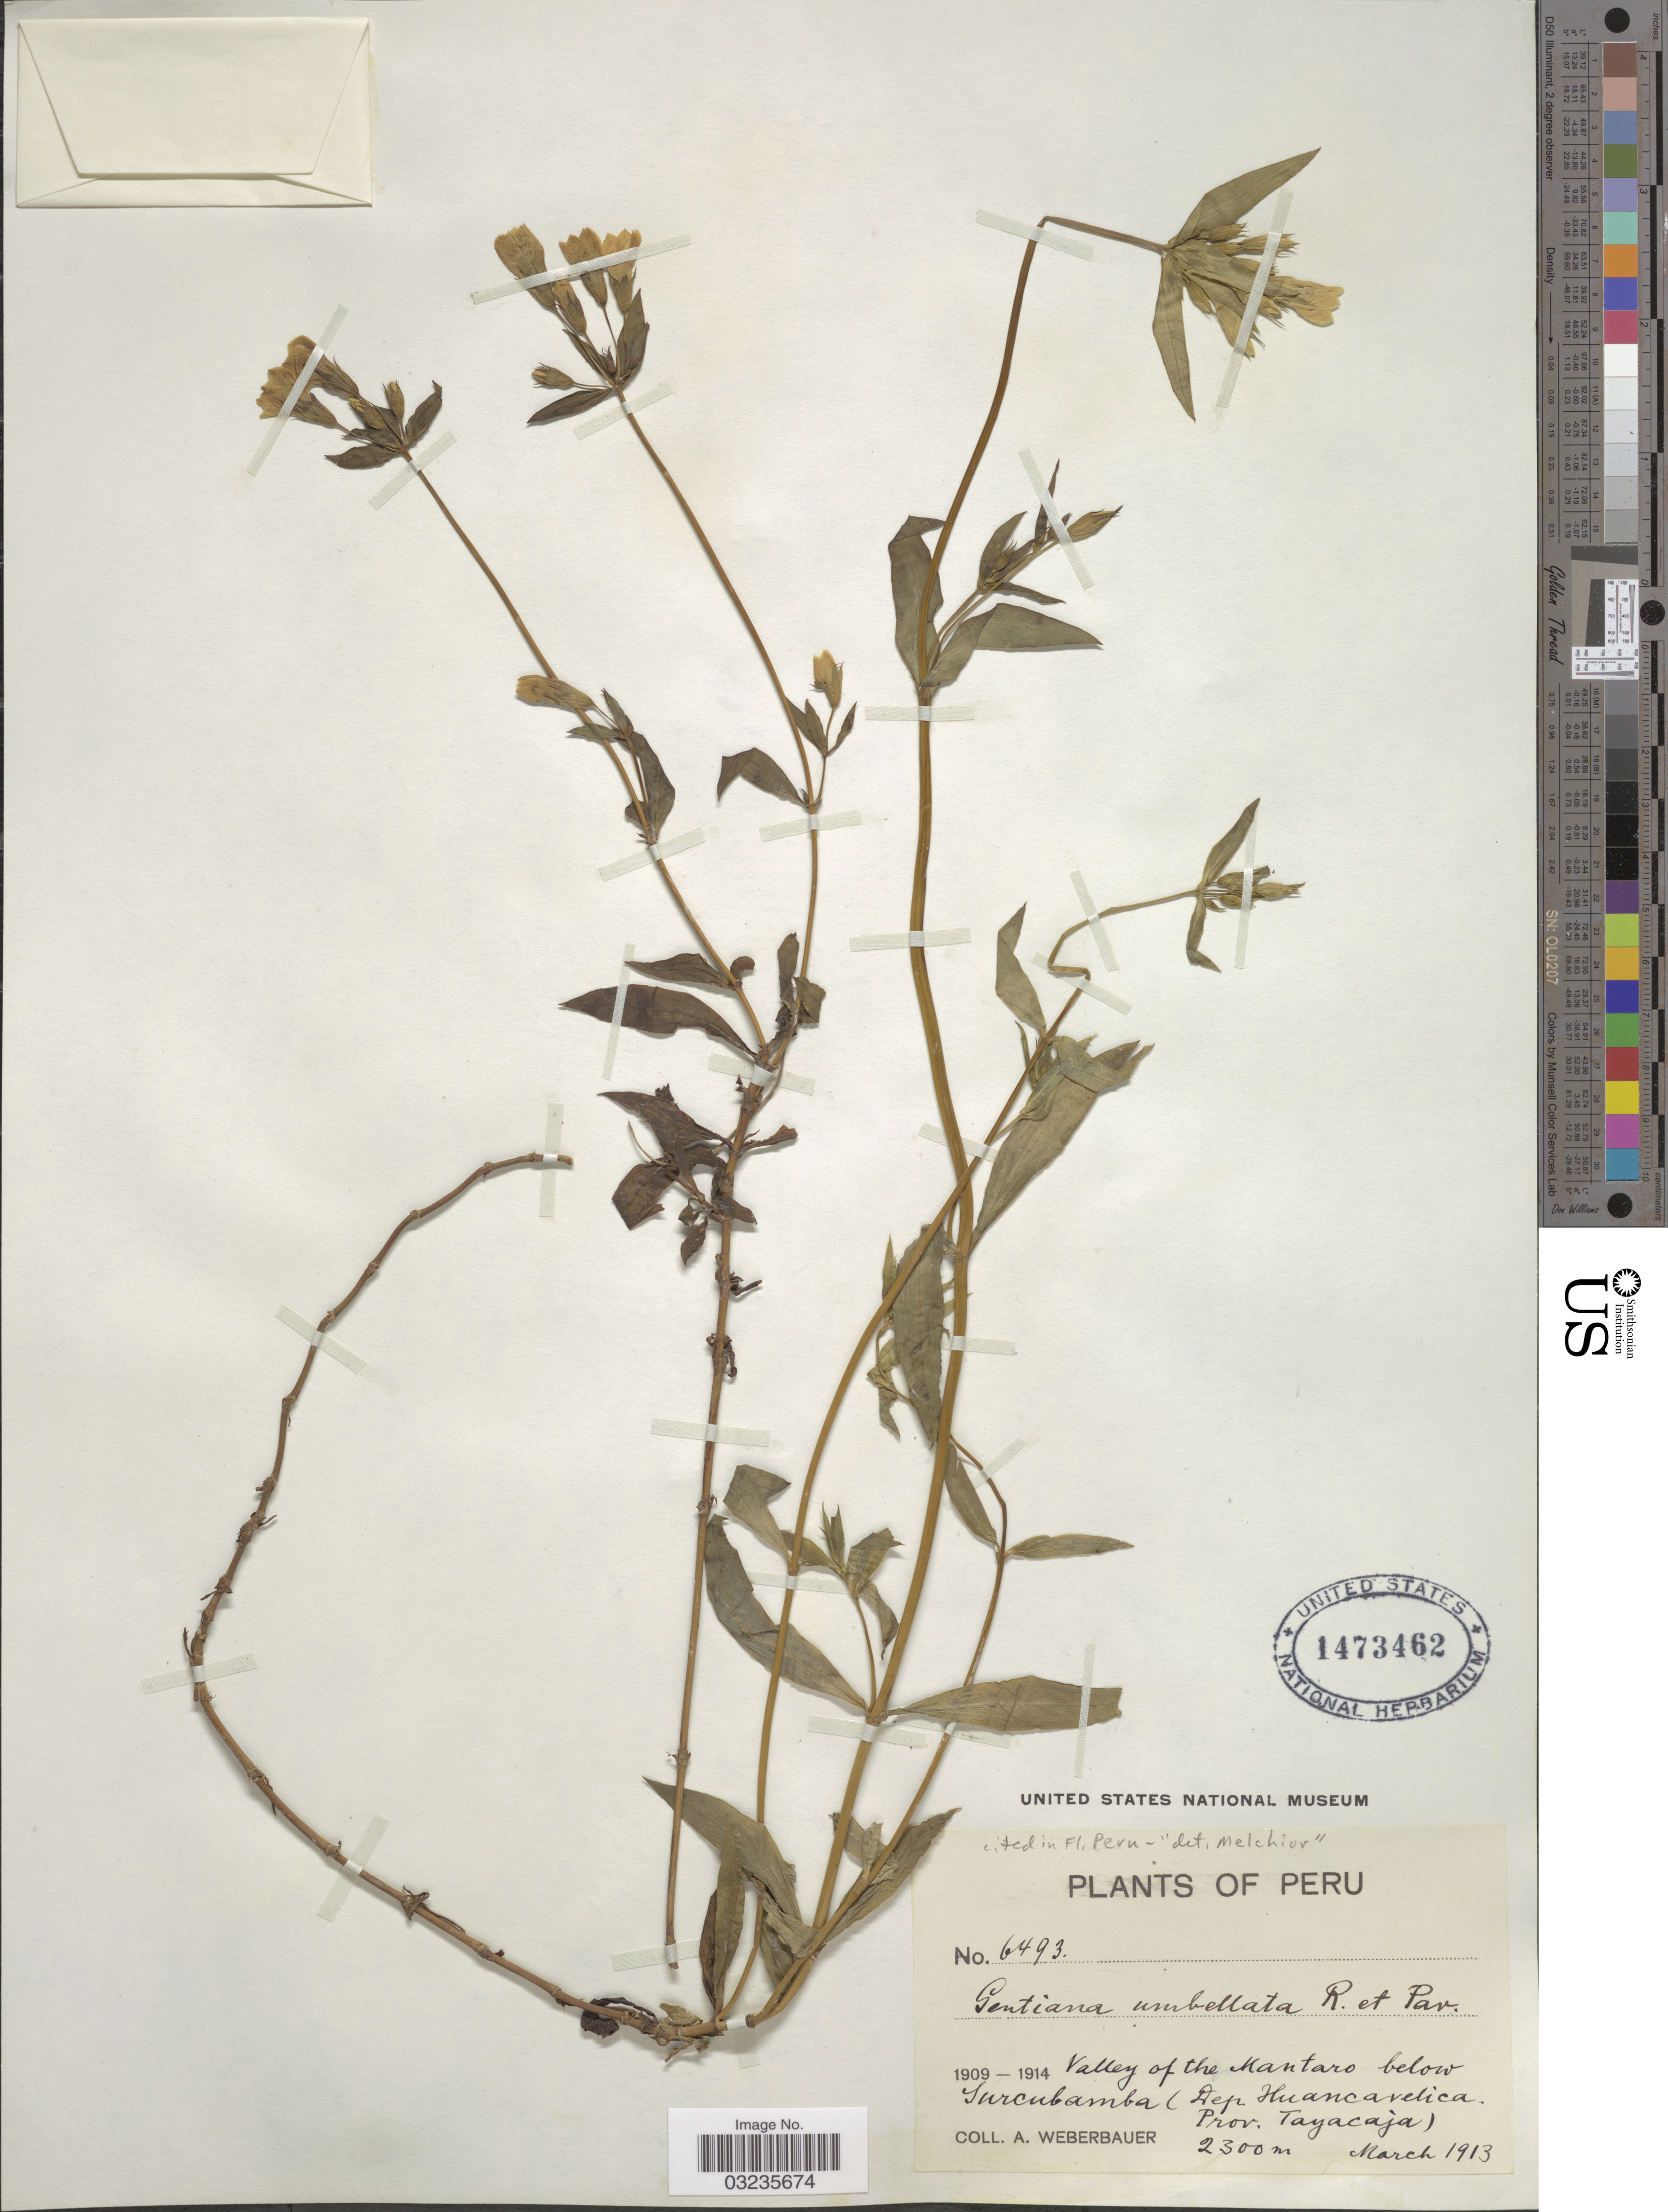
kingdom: Plantae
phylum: Tracheophyta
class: Magnoliopsida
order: Gentianales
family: Gentianaceae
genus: Gentianella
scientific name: Gentianella sp.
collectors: A. Weberbauer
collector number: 6493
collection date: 1913-03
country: Peru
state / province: Huancavelica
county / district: Tayacaja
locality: Valley of the Mantaro below Surcubamba (Dep. Huancavelica. Prov. Tayacaja)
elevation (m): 2300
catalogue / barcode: US 1473462